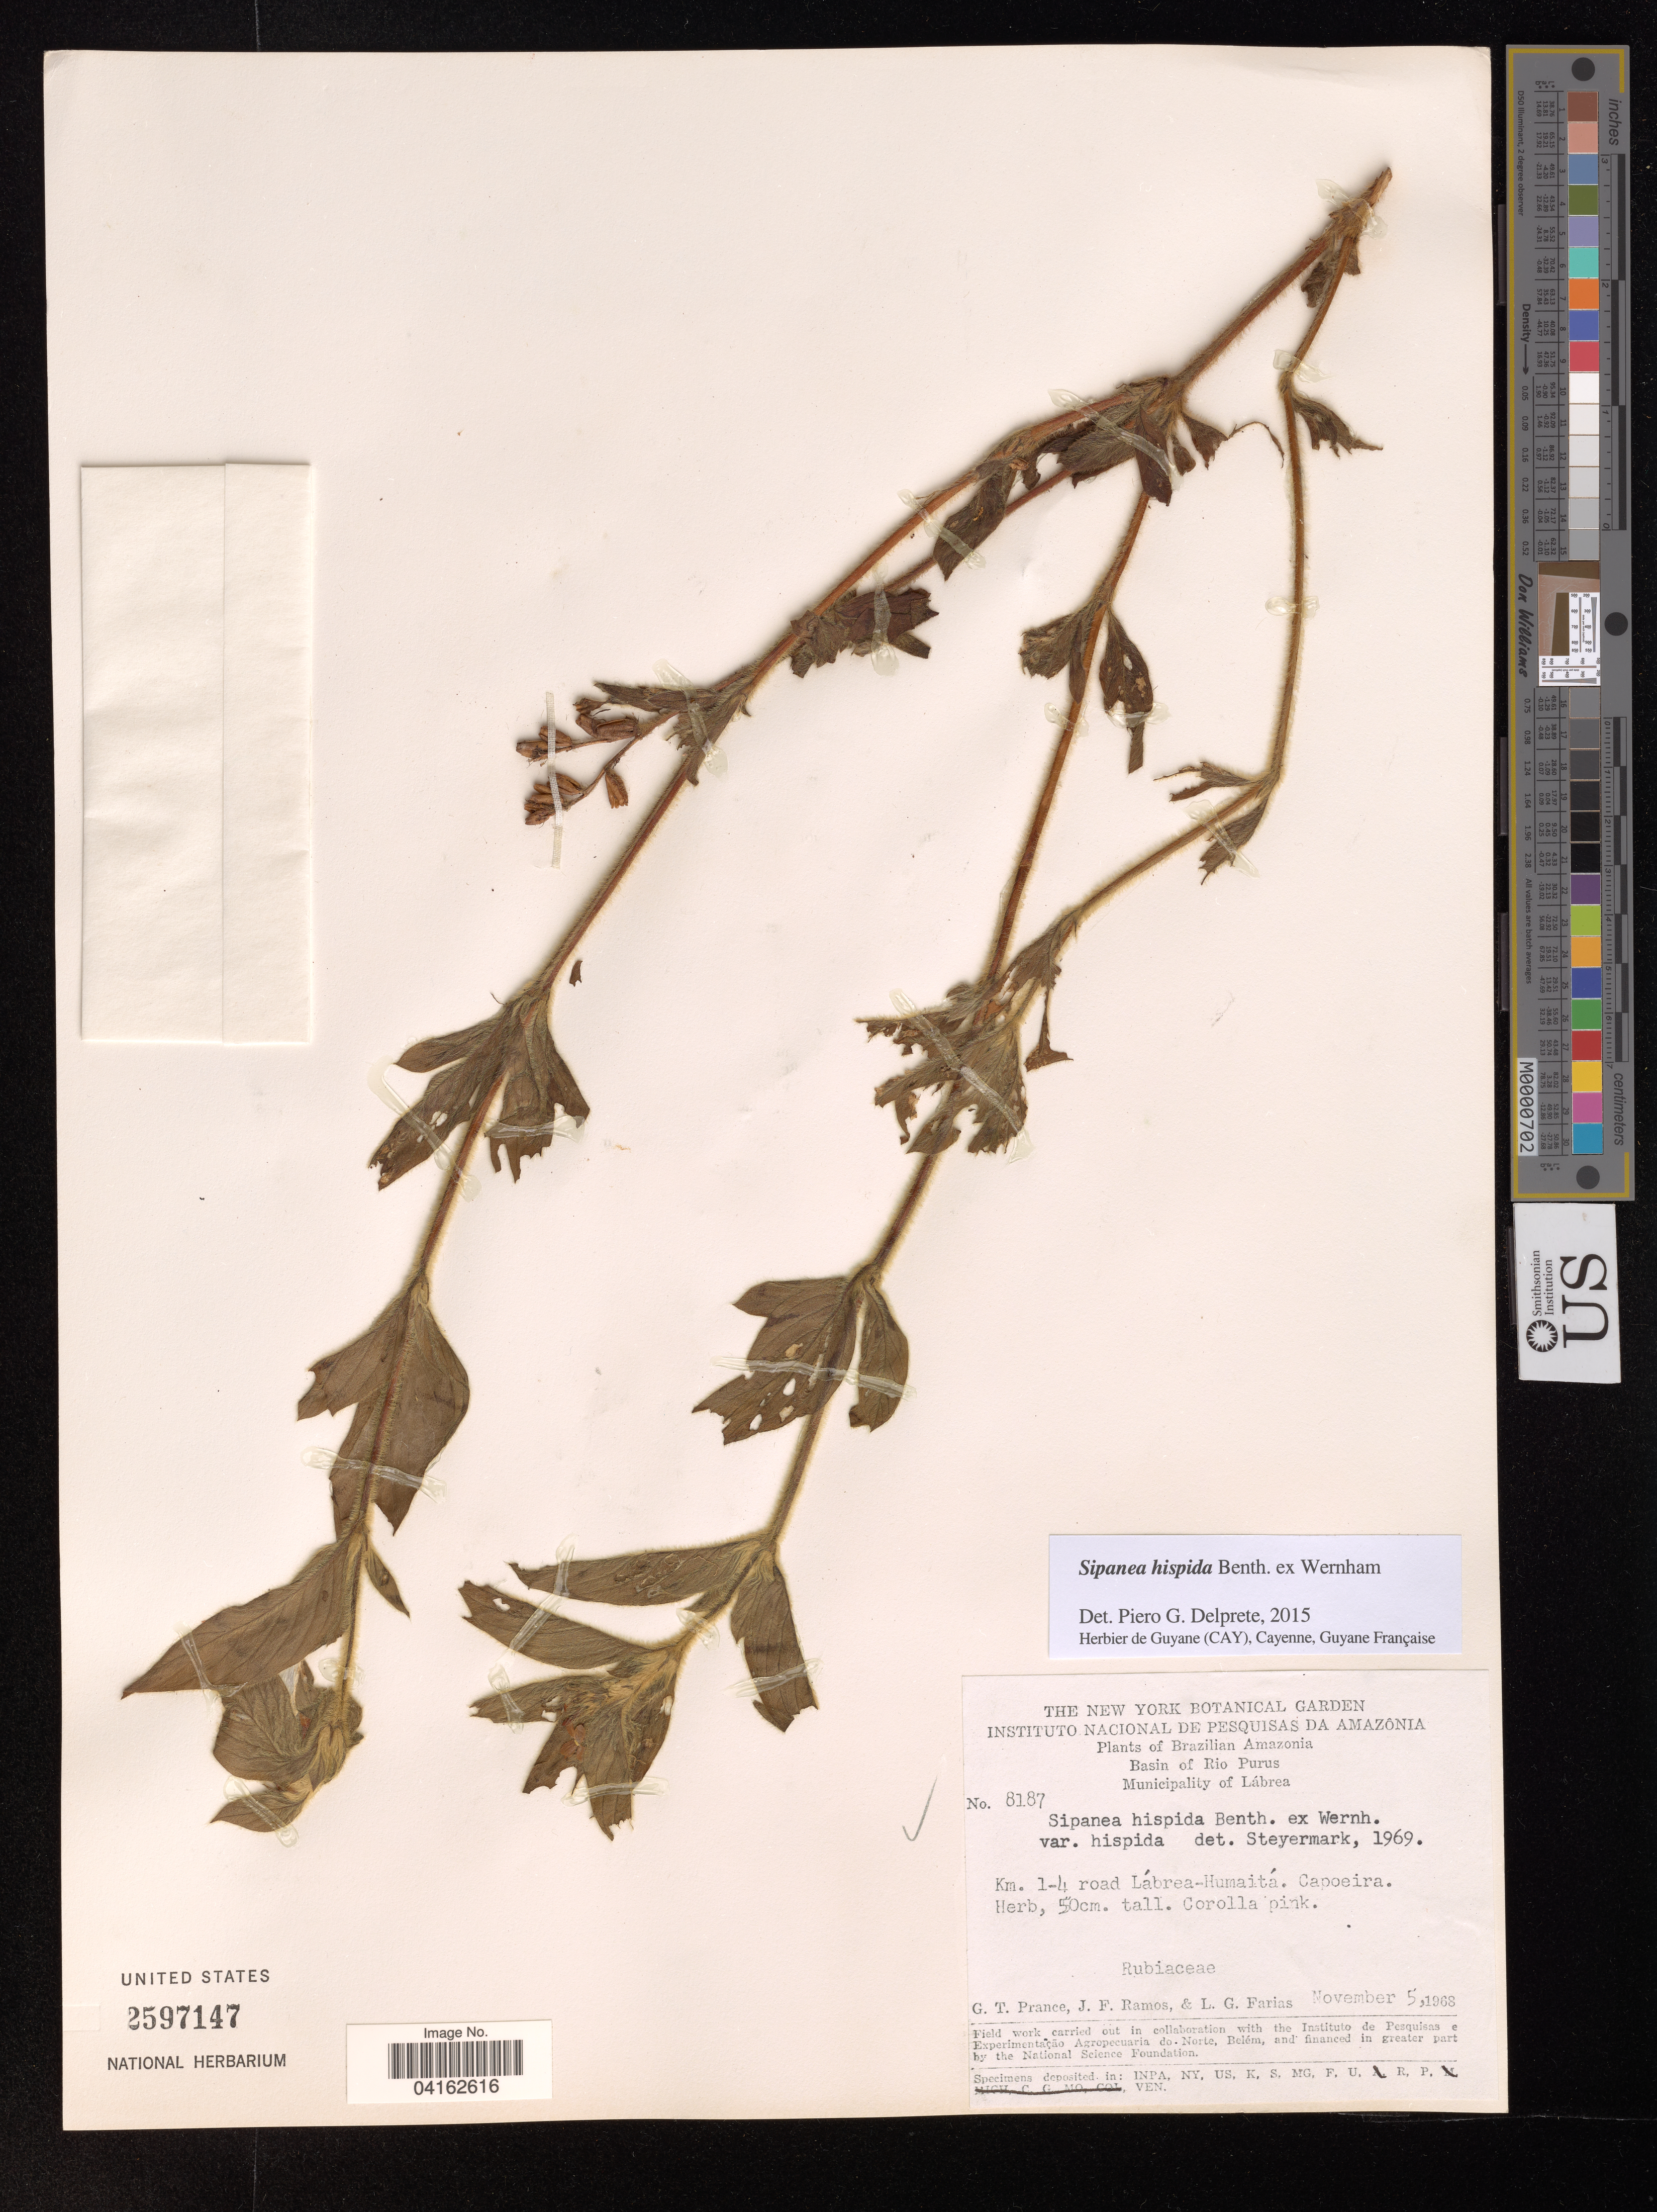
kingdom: Plantae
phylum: Tracheophyta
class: Magnoliopsida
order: Gentianales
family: Rubiaceae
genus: Sipanea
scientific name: Sipanea hispida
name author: Benth. ex Wernham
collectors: G. T. Prance, J. F. Ramos & L. G. Farias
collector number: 8187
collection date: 1968-11-05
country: Brazil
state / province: Amazonas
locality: Brazilian Amazonia. Basin of Rio Purus. Municipality of Lábrea. Km. 1-4 road Lábrea-Humaitá.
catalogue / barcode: US 2597147